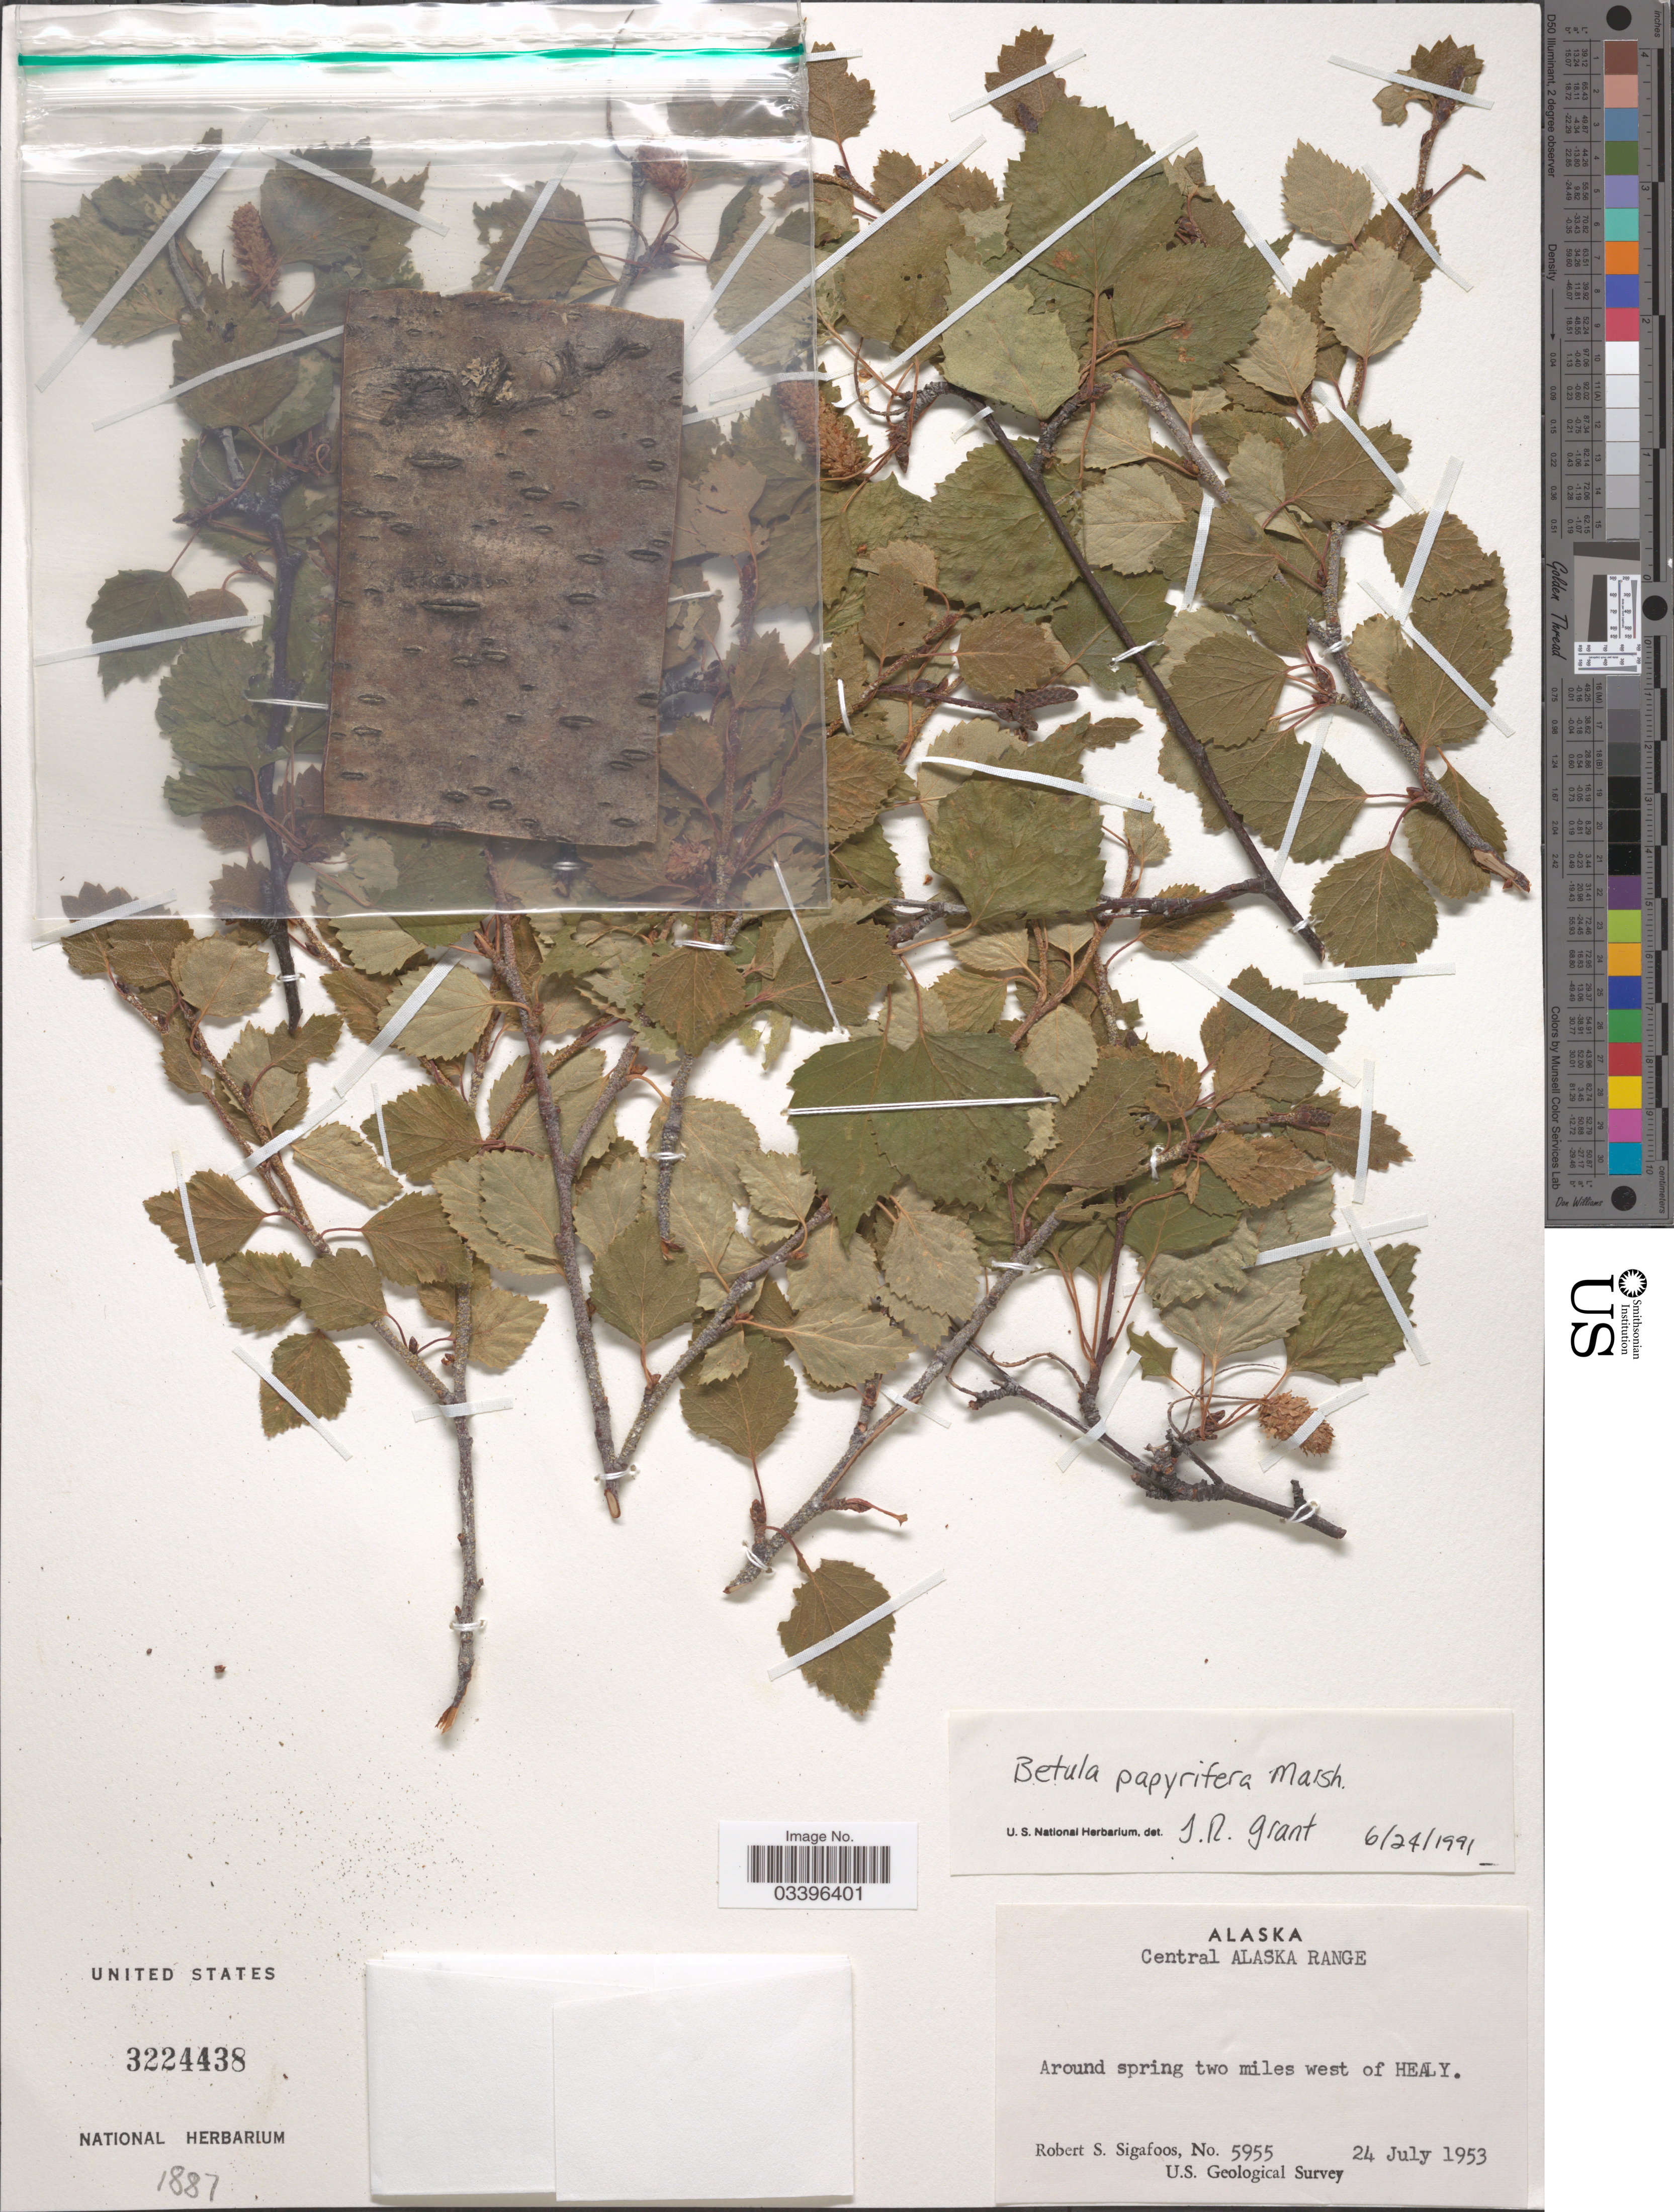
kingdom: Plantae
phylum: Tracheophyta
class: Magnoliopsida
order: Fagales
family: Betulaceae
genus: Betula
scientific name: Betula papyrifera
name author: Marshall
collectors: R. Sigafoos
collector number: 5955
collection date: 1953-07-24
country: United States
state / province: Alaska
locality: Central Alaska Range. Around spring two miles west of Healy.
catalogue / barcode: US 3224438